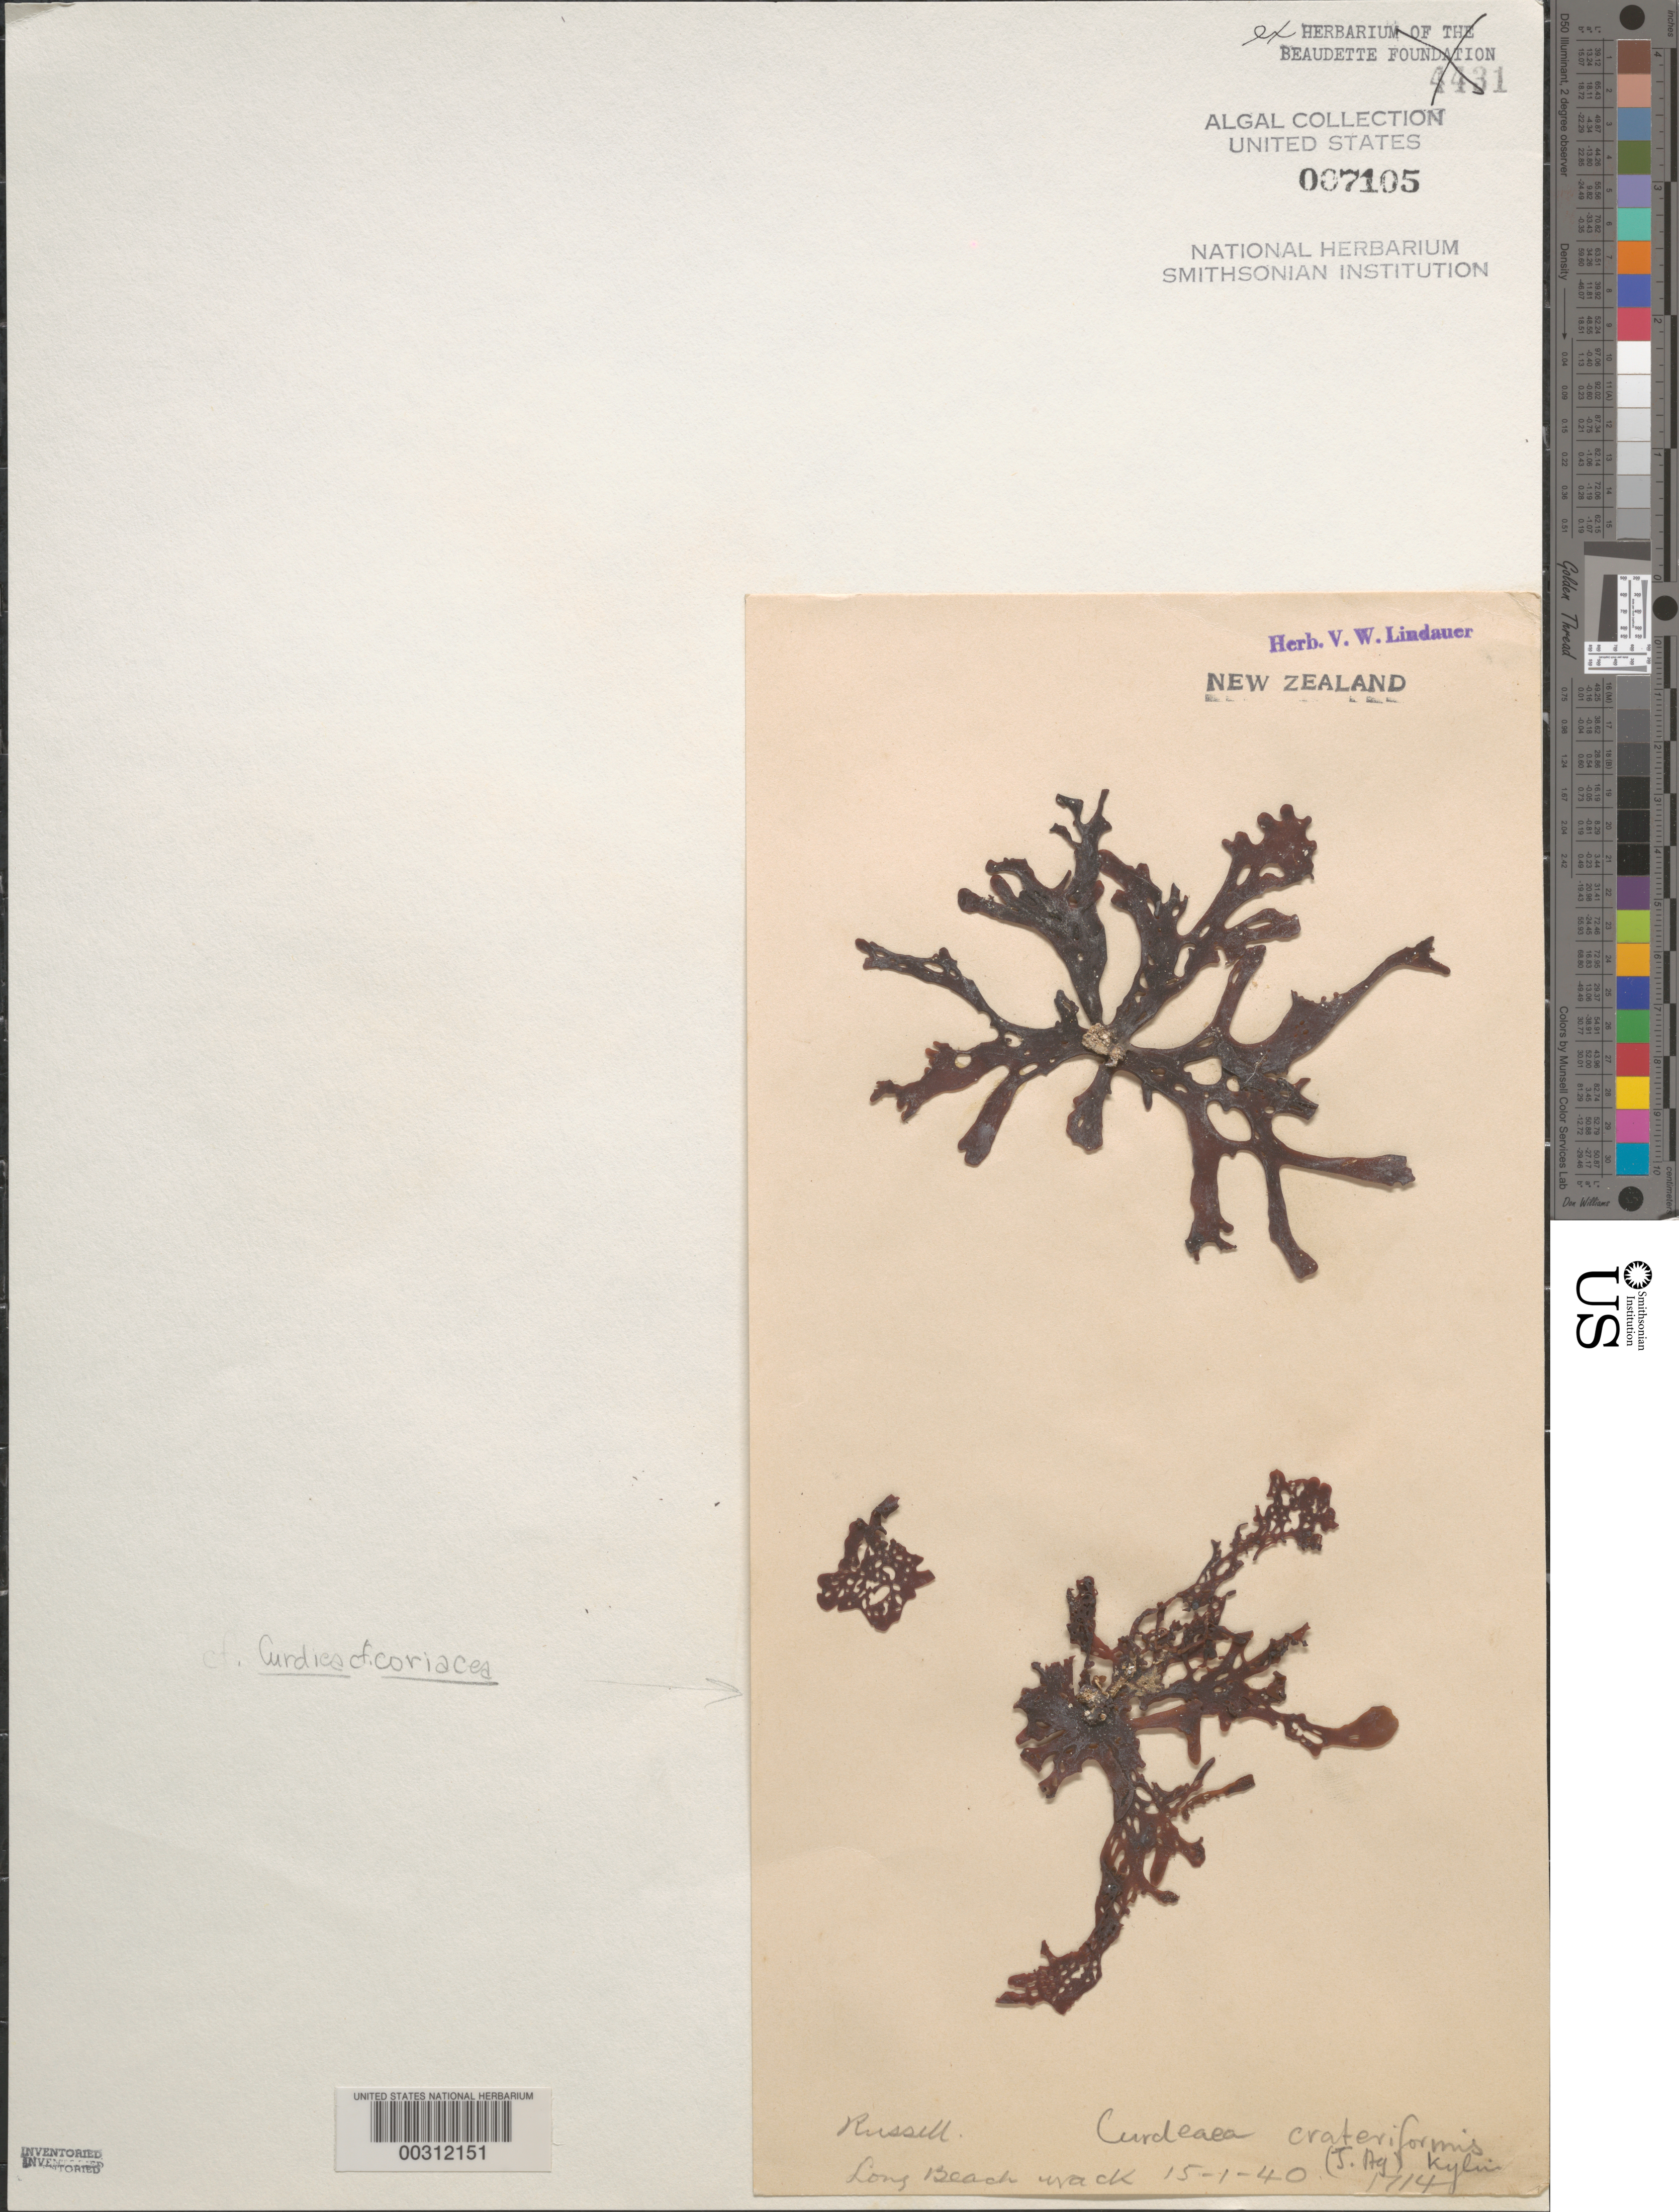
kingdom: Plantae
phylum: Rhodophyta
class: Florideophyceae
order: Gracilariales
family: Gracilariaceae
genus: Curdiea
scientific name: Curdiea coriacea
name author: (Hook. f. & Harv.) J. Agardh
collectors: V. Lindauer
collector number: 1714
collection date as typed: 15 Jan 1940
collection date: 1940-01-15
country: New Zealand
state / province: Northland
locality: Long beach, russell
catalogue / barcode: US 7105